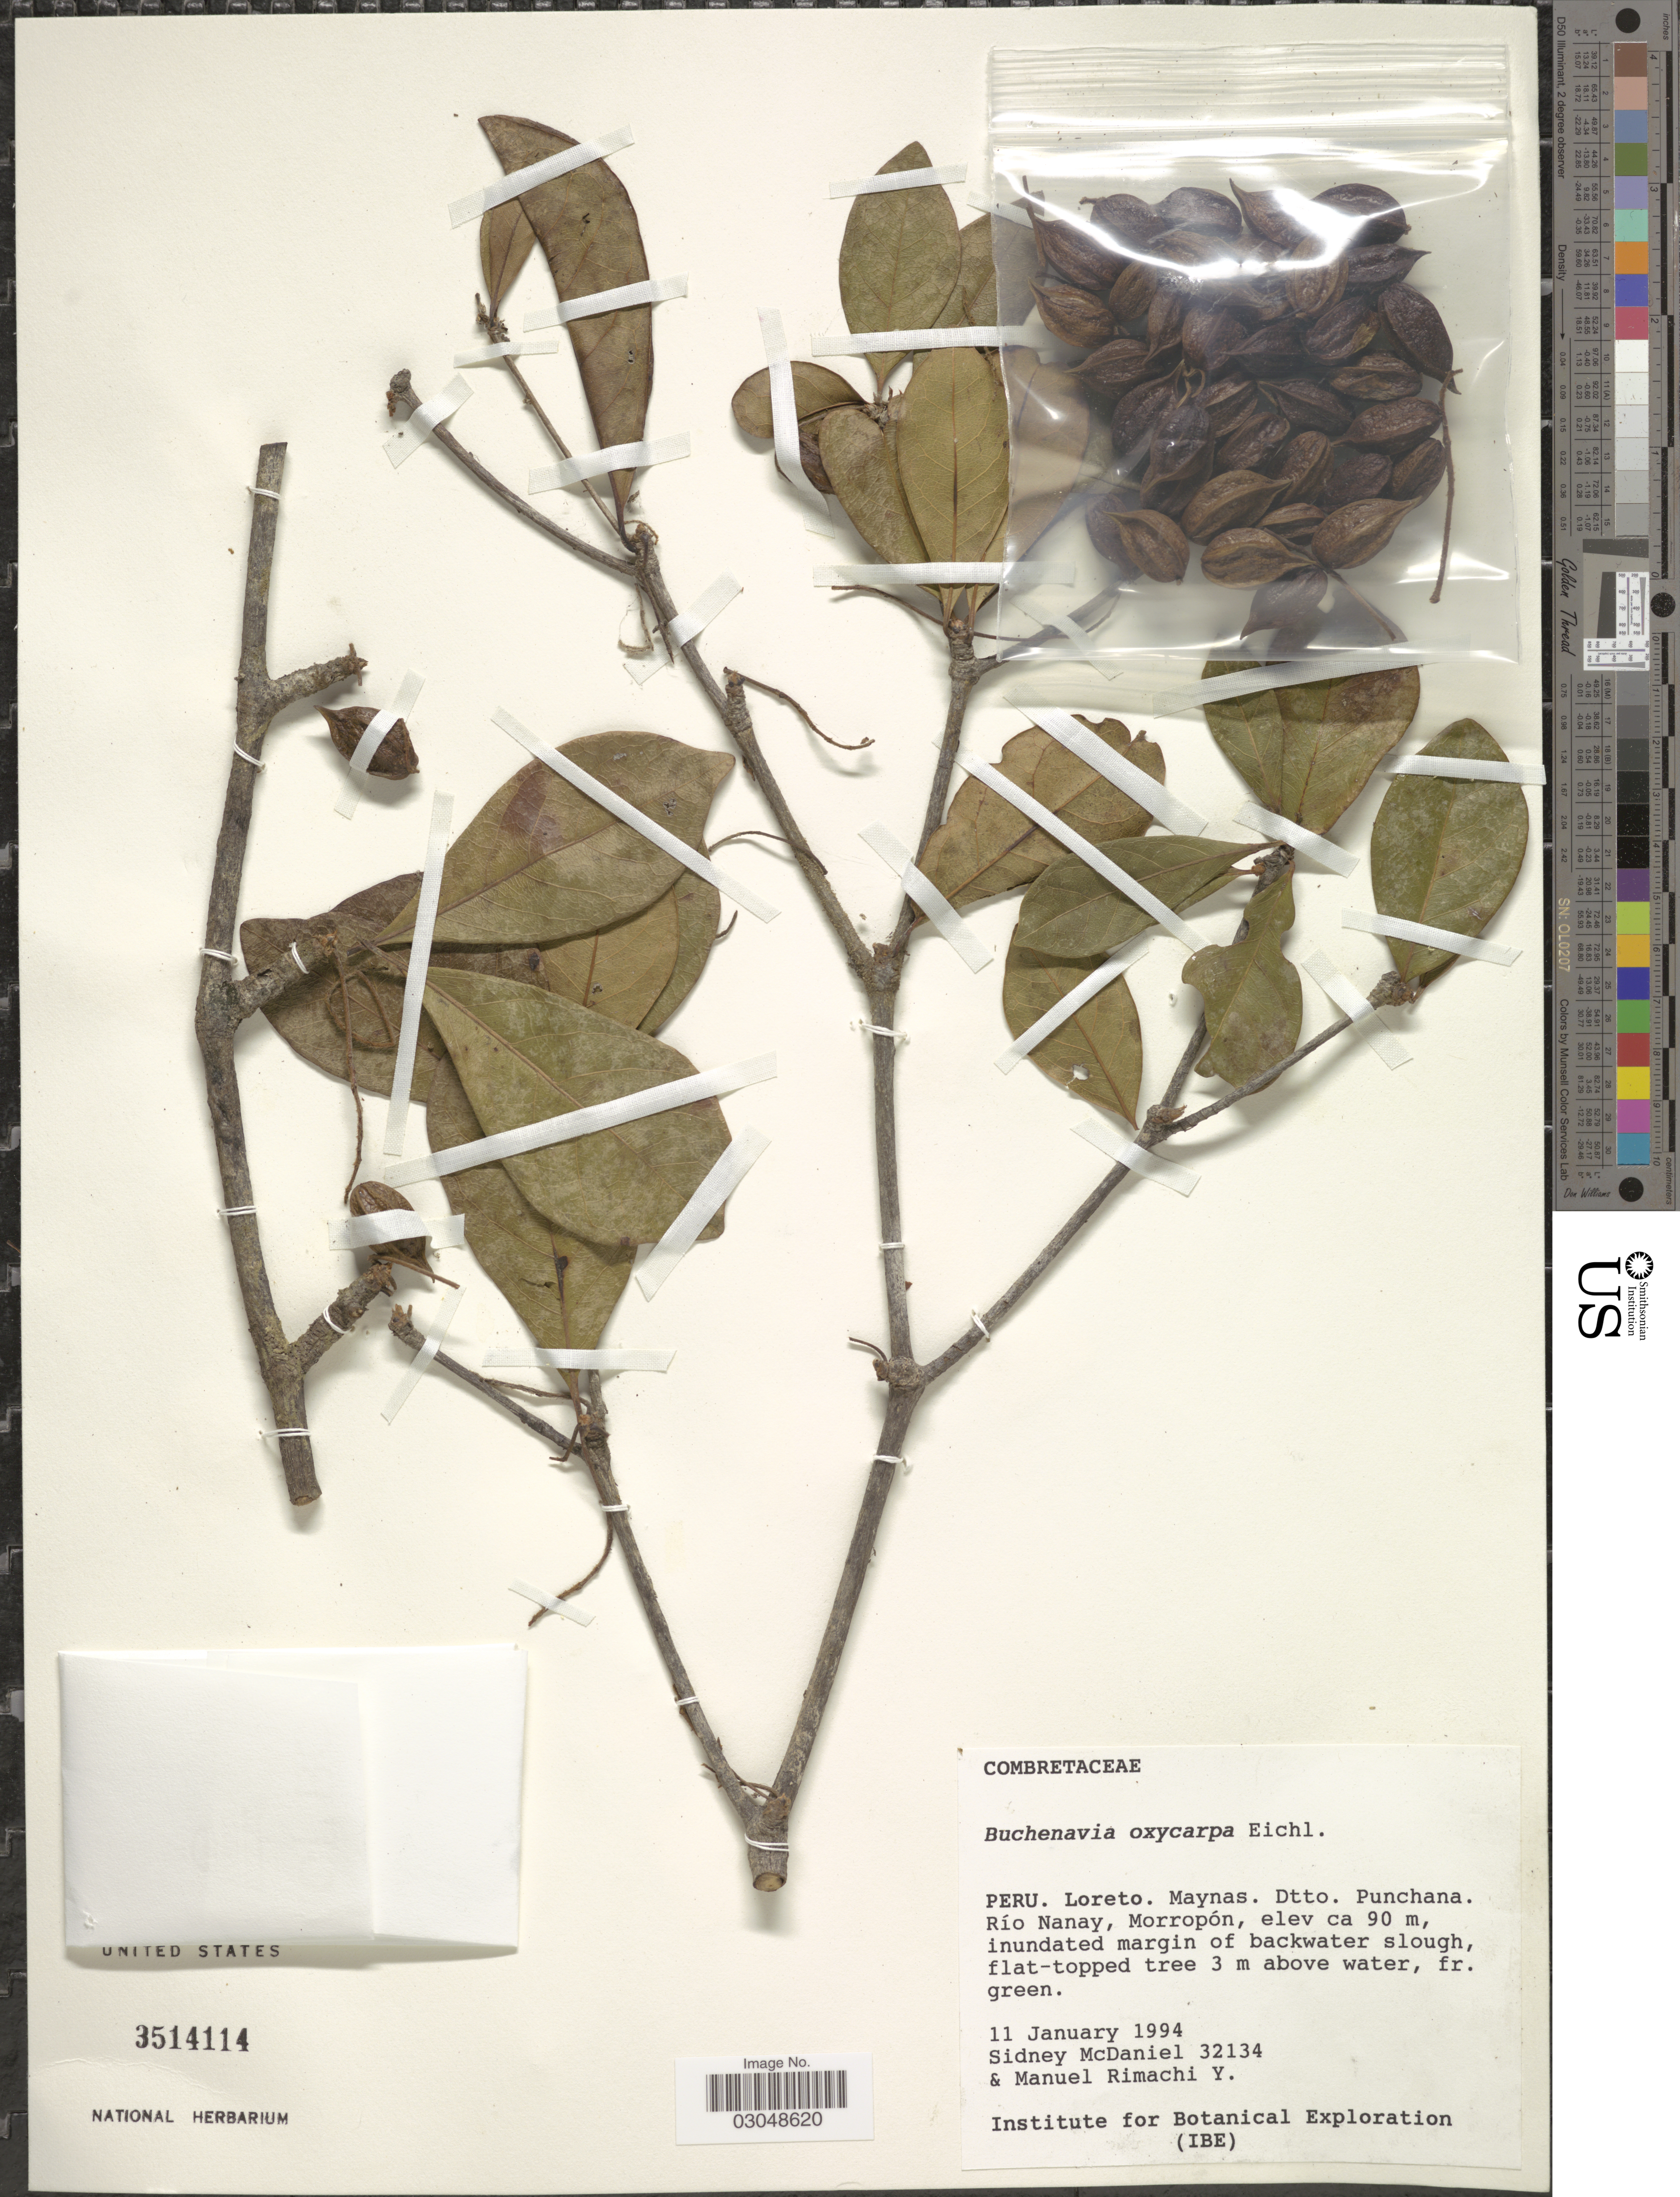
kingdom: Plantae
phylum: Tracheophyta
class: Magnoliopsida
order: Myrtales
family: Combretaceae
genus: Terminalia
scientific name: Terminalia oxycarpa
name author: Mart.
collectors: S. McDaniel & M. Rimachi Y.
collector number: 32134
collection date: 1994-01-11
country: Peru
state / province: Loreto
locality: Maynas. Dtto. Punchana. Río Nanay, Morropón.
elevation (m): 90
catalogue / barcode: US 3514114